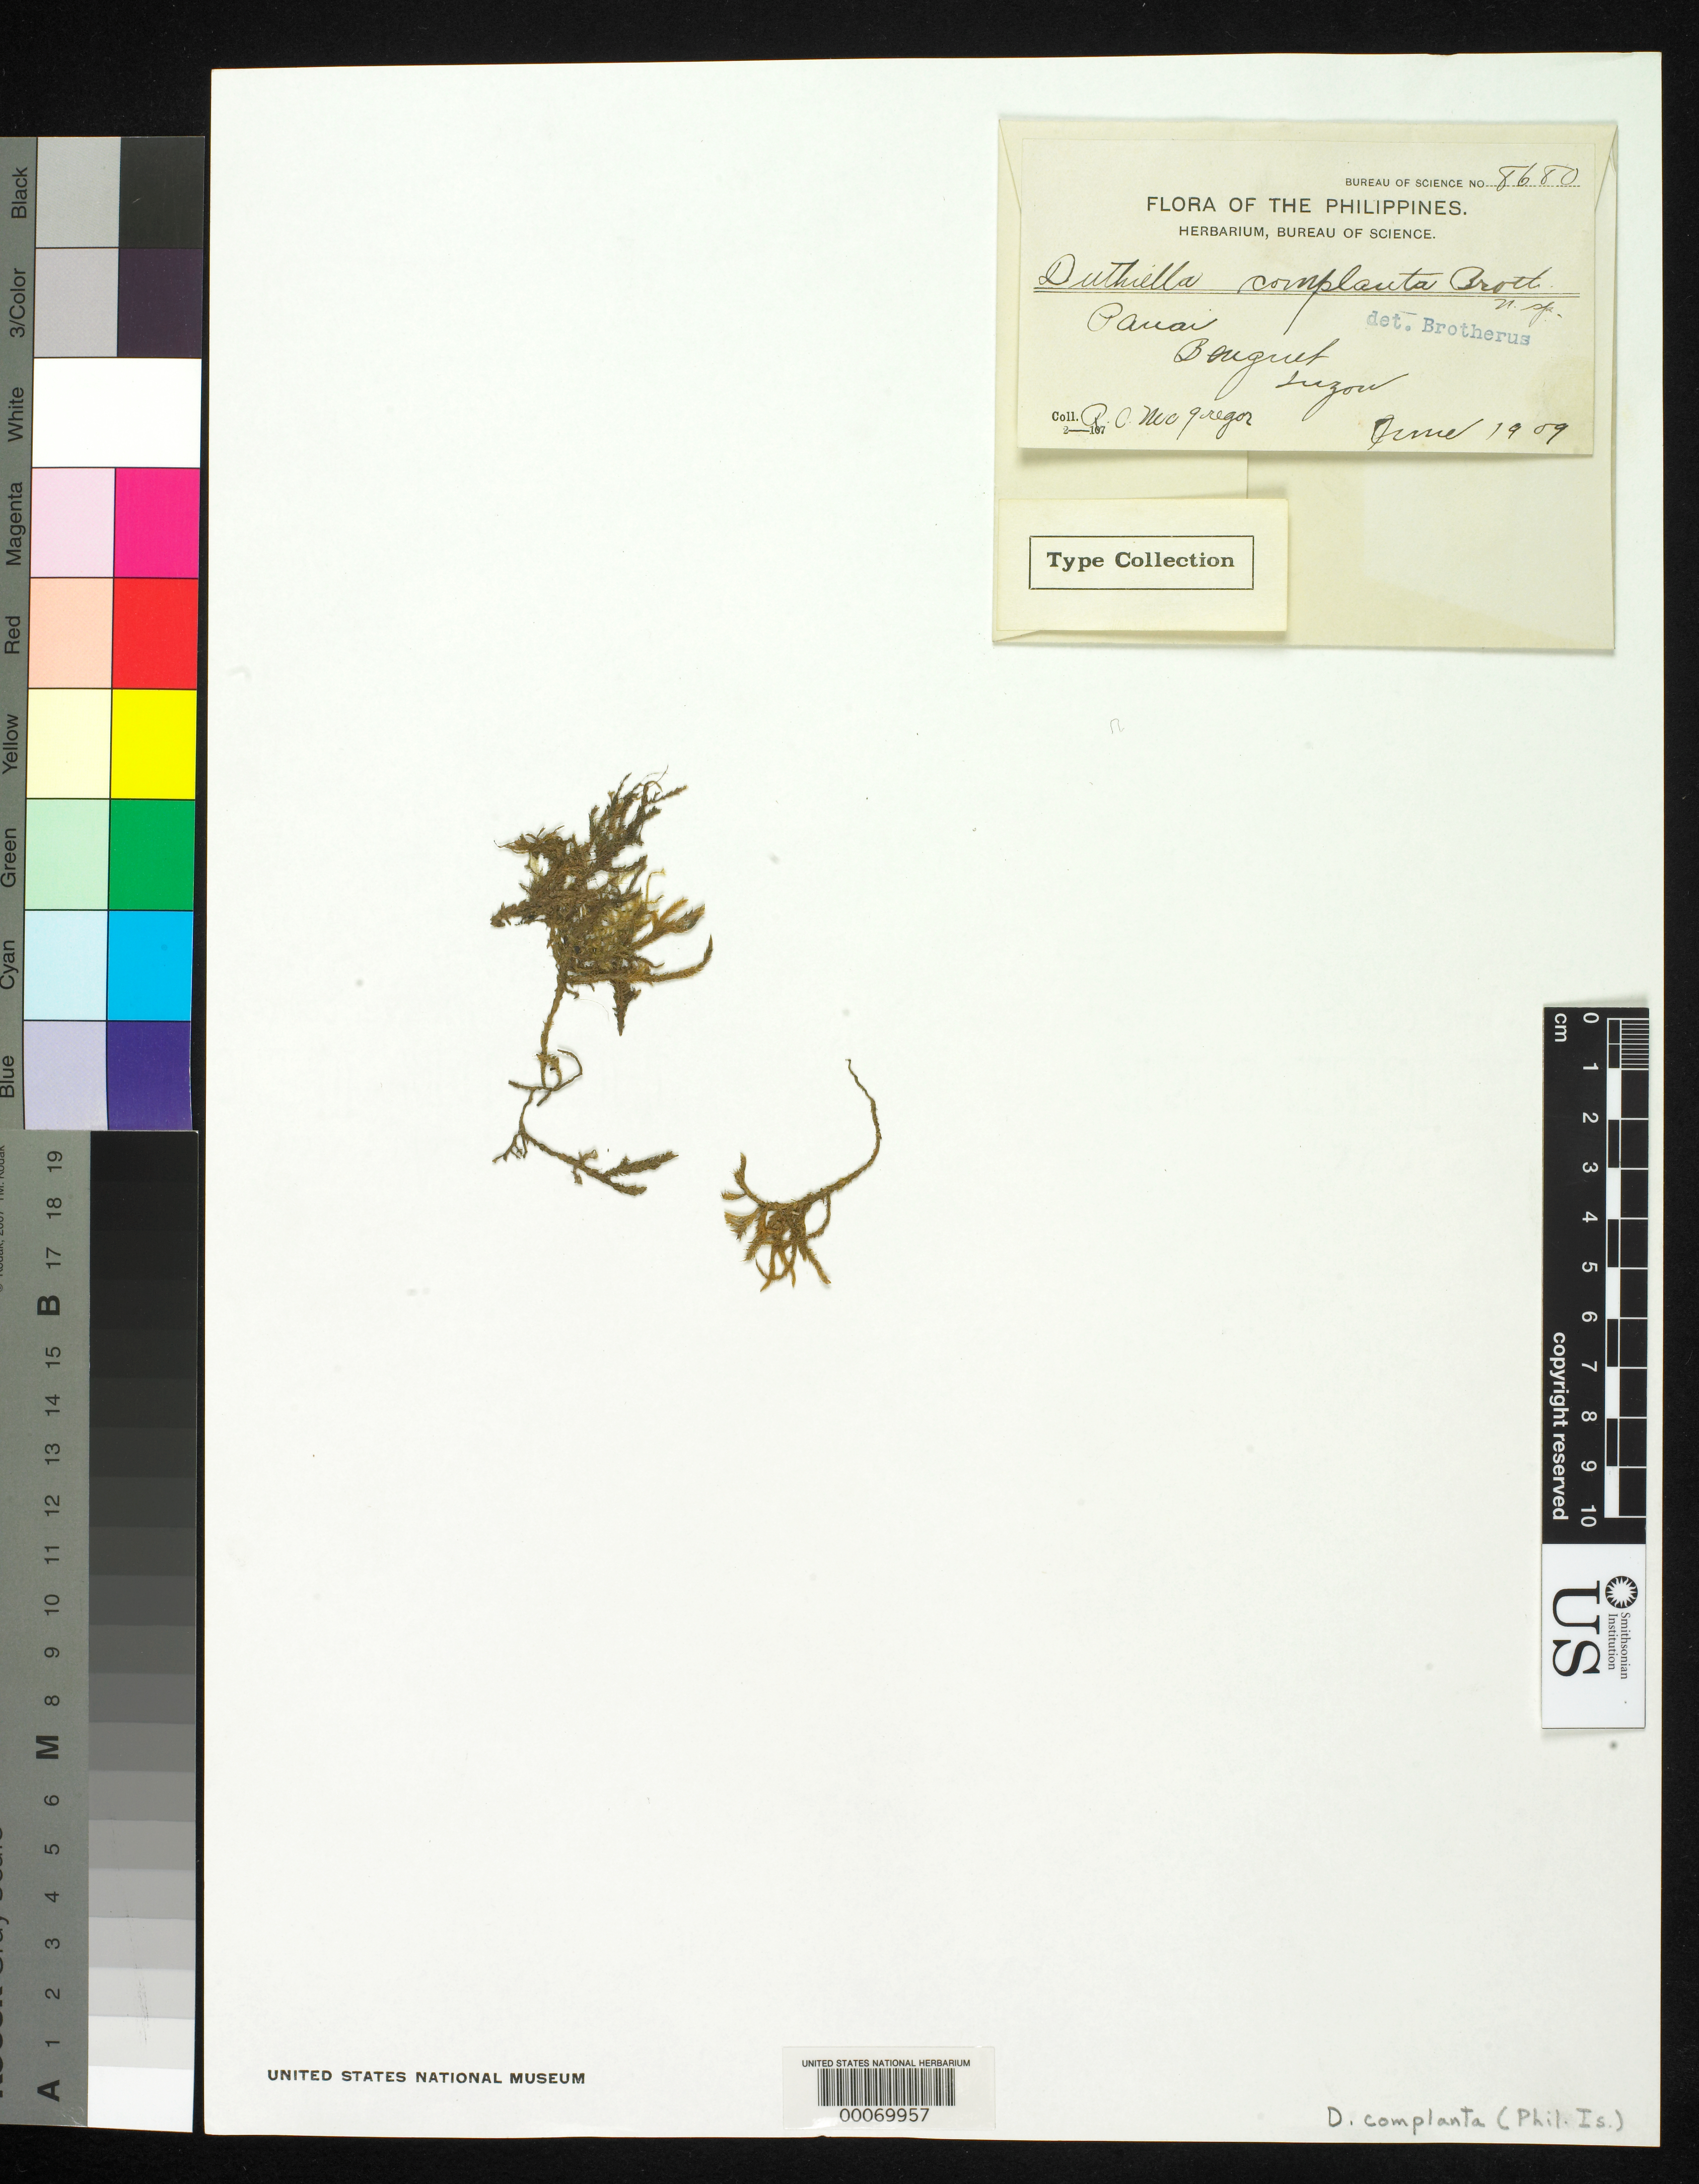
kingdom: Plantae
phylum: Bryophyta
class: Bryopsida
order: Hypnales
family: Meteoriaceae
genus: Duthiella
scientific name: Duthiella complanta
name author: Broth.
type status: Isosyntype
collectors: R. C. McGregor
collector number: Bur. Sci. 8680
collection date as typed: Jun 1909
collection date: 1909-06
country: Philippines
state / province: Cordillera (Administrative Region)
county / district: Benguet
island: Luzon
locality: Pauai.